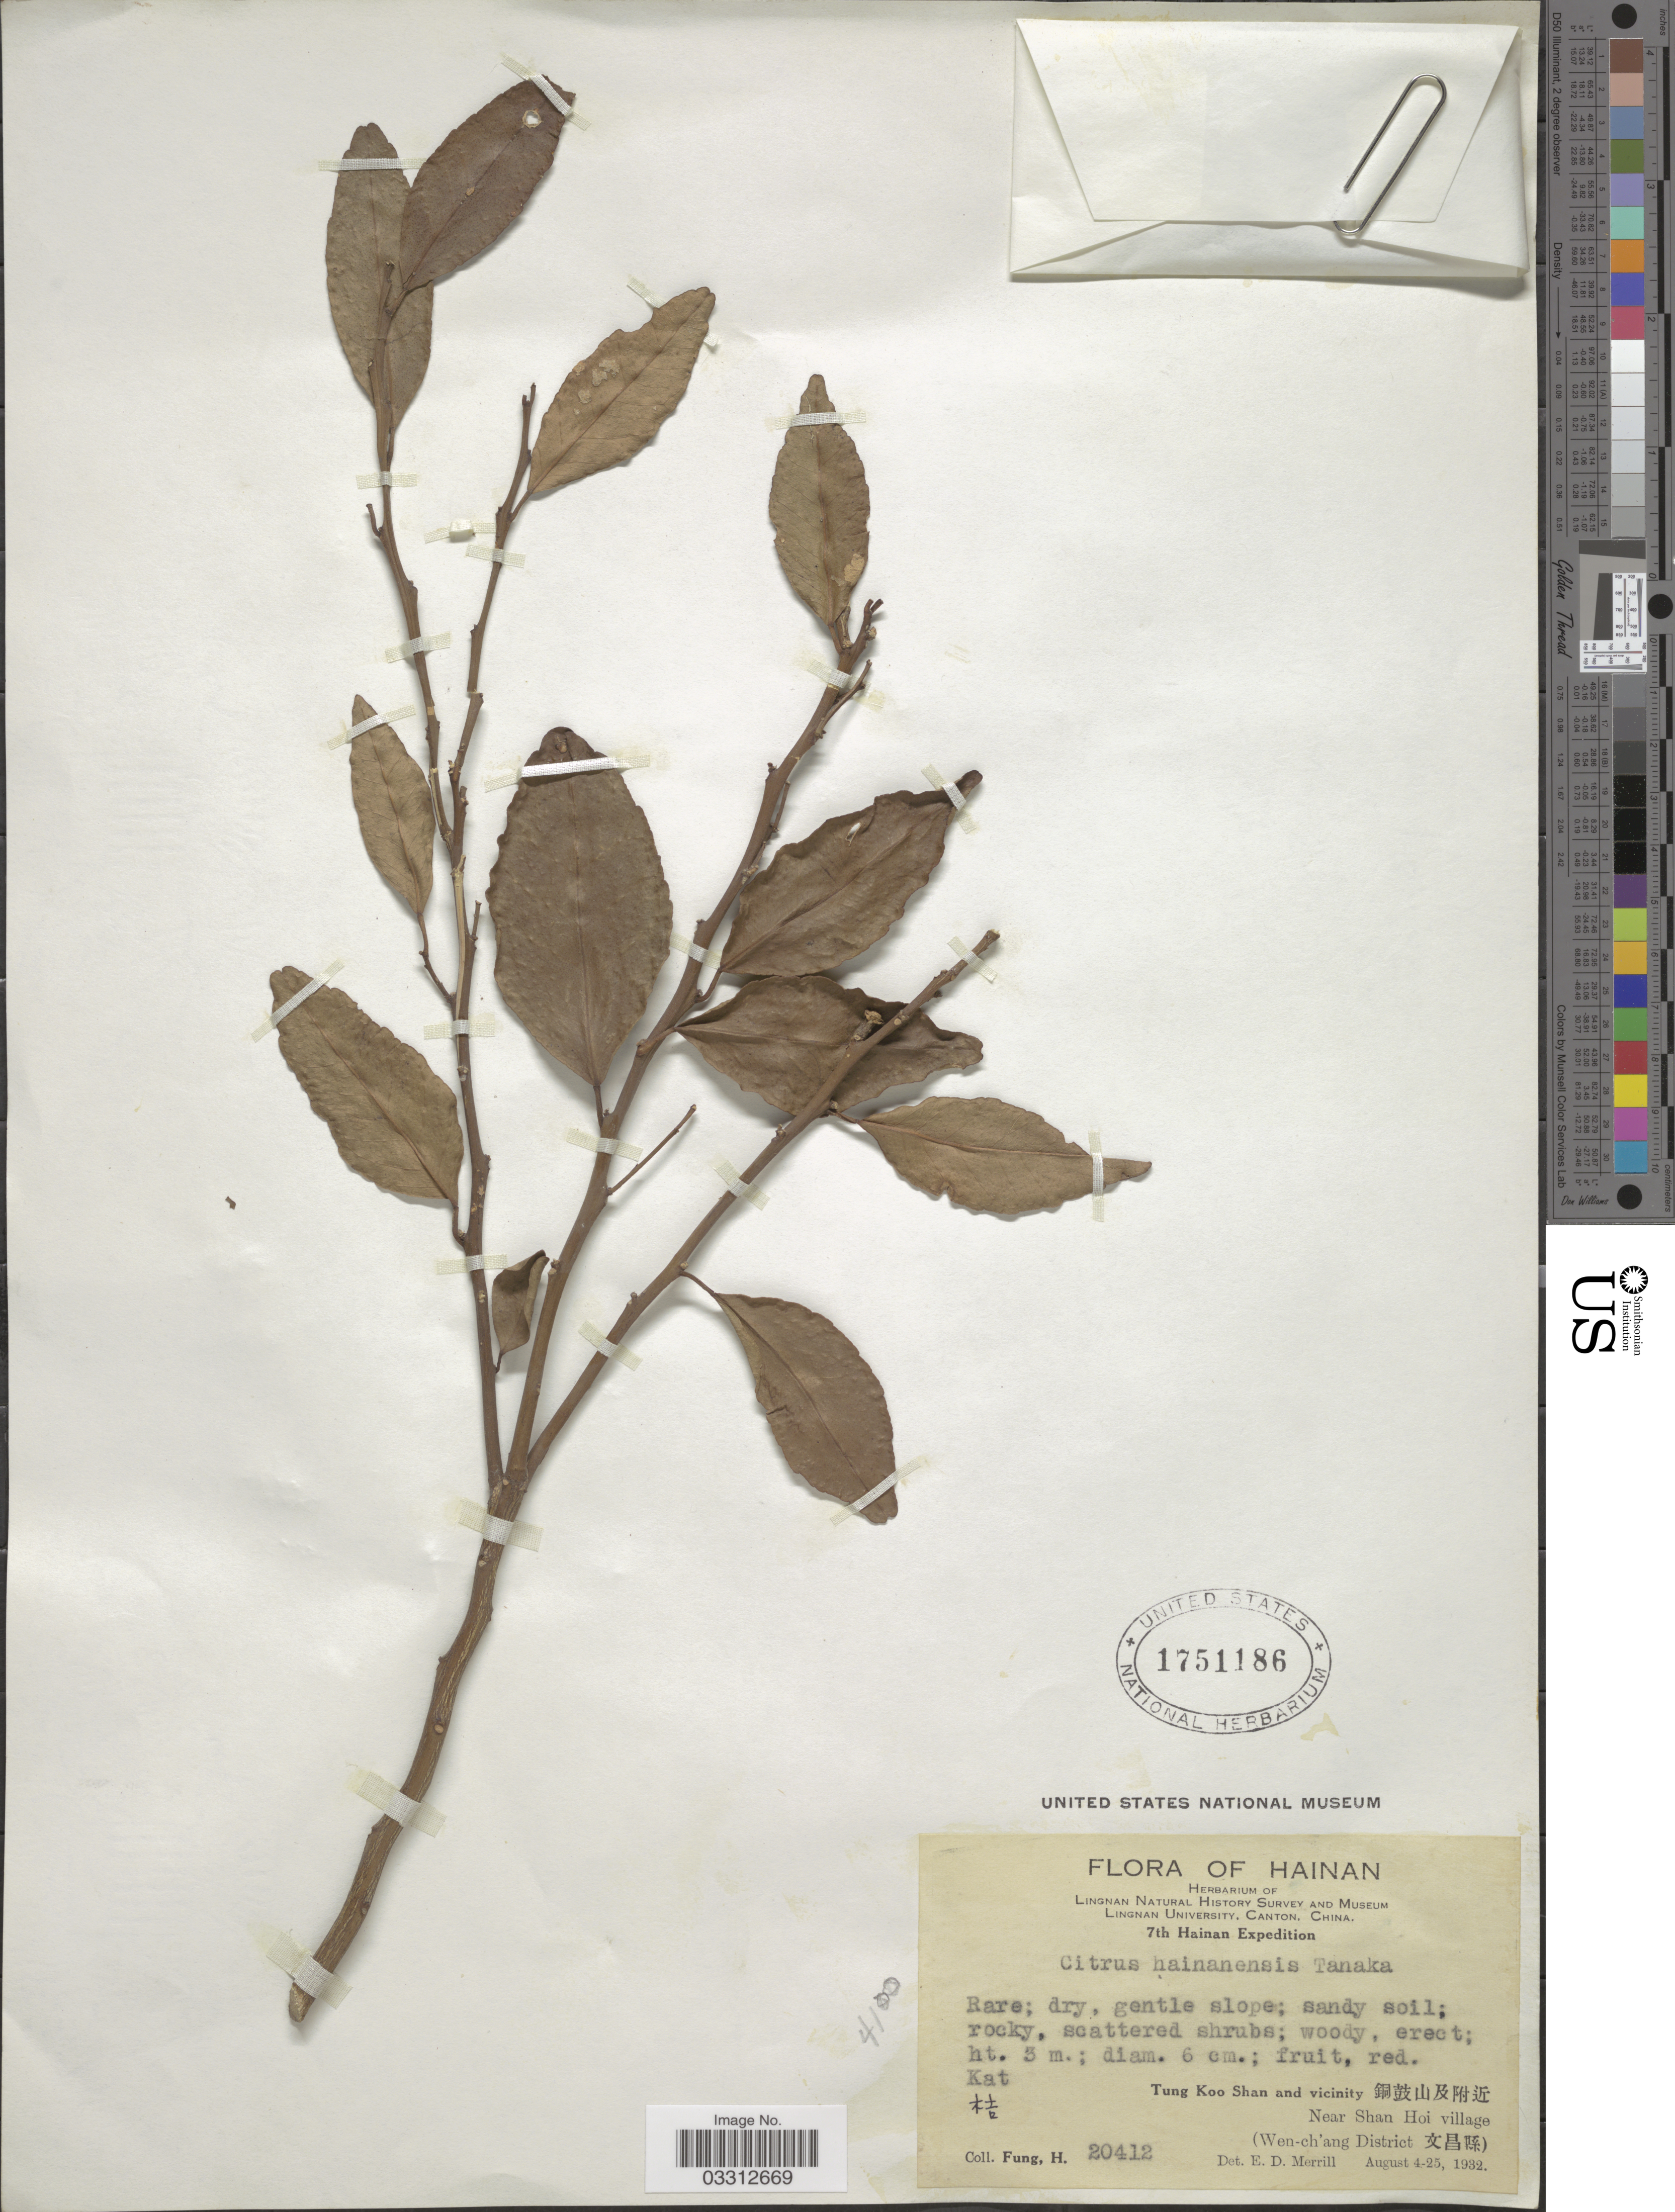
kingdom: Plantae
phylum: Tracheophyta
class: Magnoliopsida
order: Sapindales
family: Rutaceae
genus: Citrus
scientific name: Citrus hainanensis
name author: Tanaka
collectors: H. Fung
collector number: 20412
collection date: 1932-08-04/1932-08-25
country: China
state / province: Hainan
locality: Tung Koo Shan and vicinity X, Near Shan Hoi village, (Wen-ch'ang District X).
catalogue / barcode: US 1751186